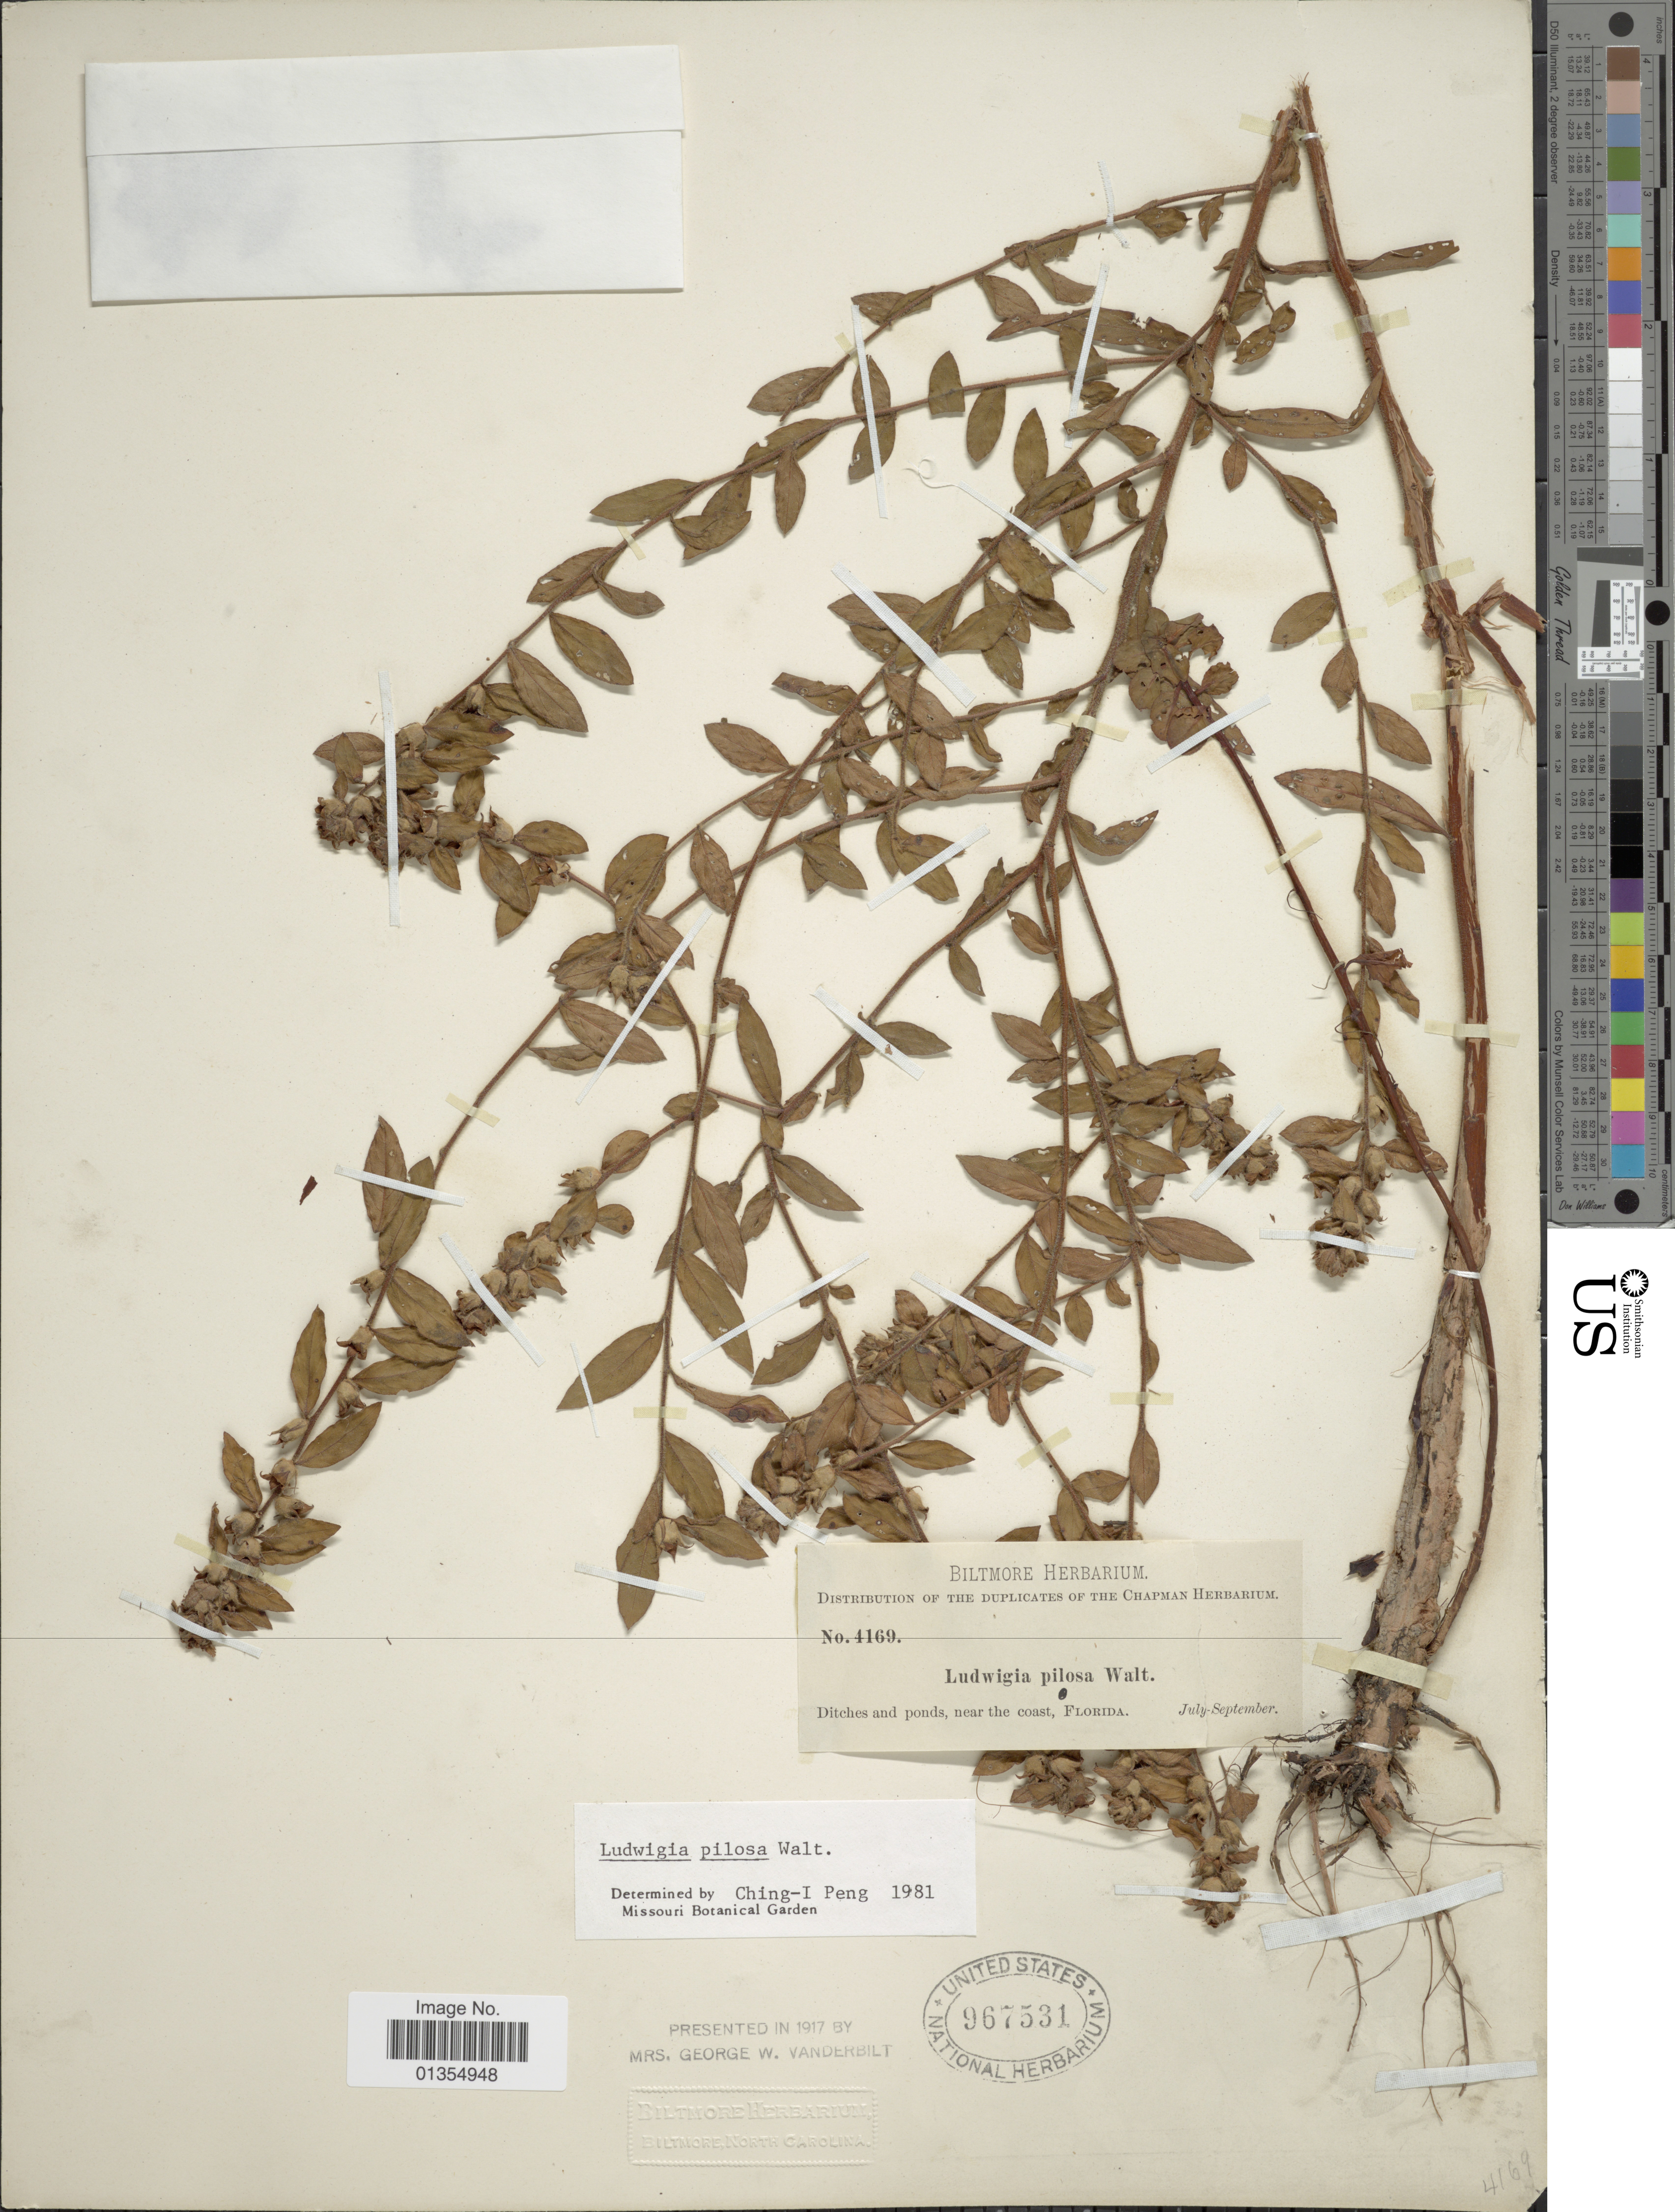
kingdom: Plantae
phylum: Tracheophyta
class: Magnoliopsida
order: Myrtales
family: Onagraceae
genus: Ludwigia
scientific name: Ludwigia pilosa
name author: Walter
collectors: ex herb. Biltmore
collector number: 4169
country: United States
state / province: Florida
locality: Ditches and pond, near the coast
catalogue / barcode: US 967531